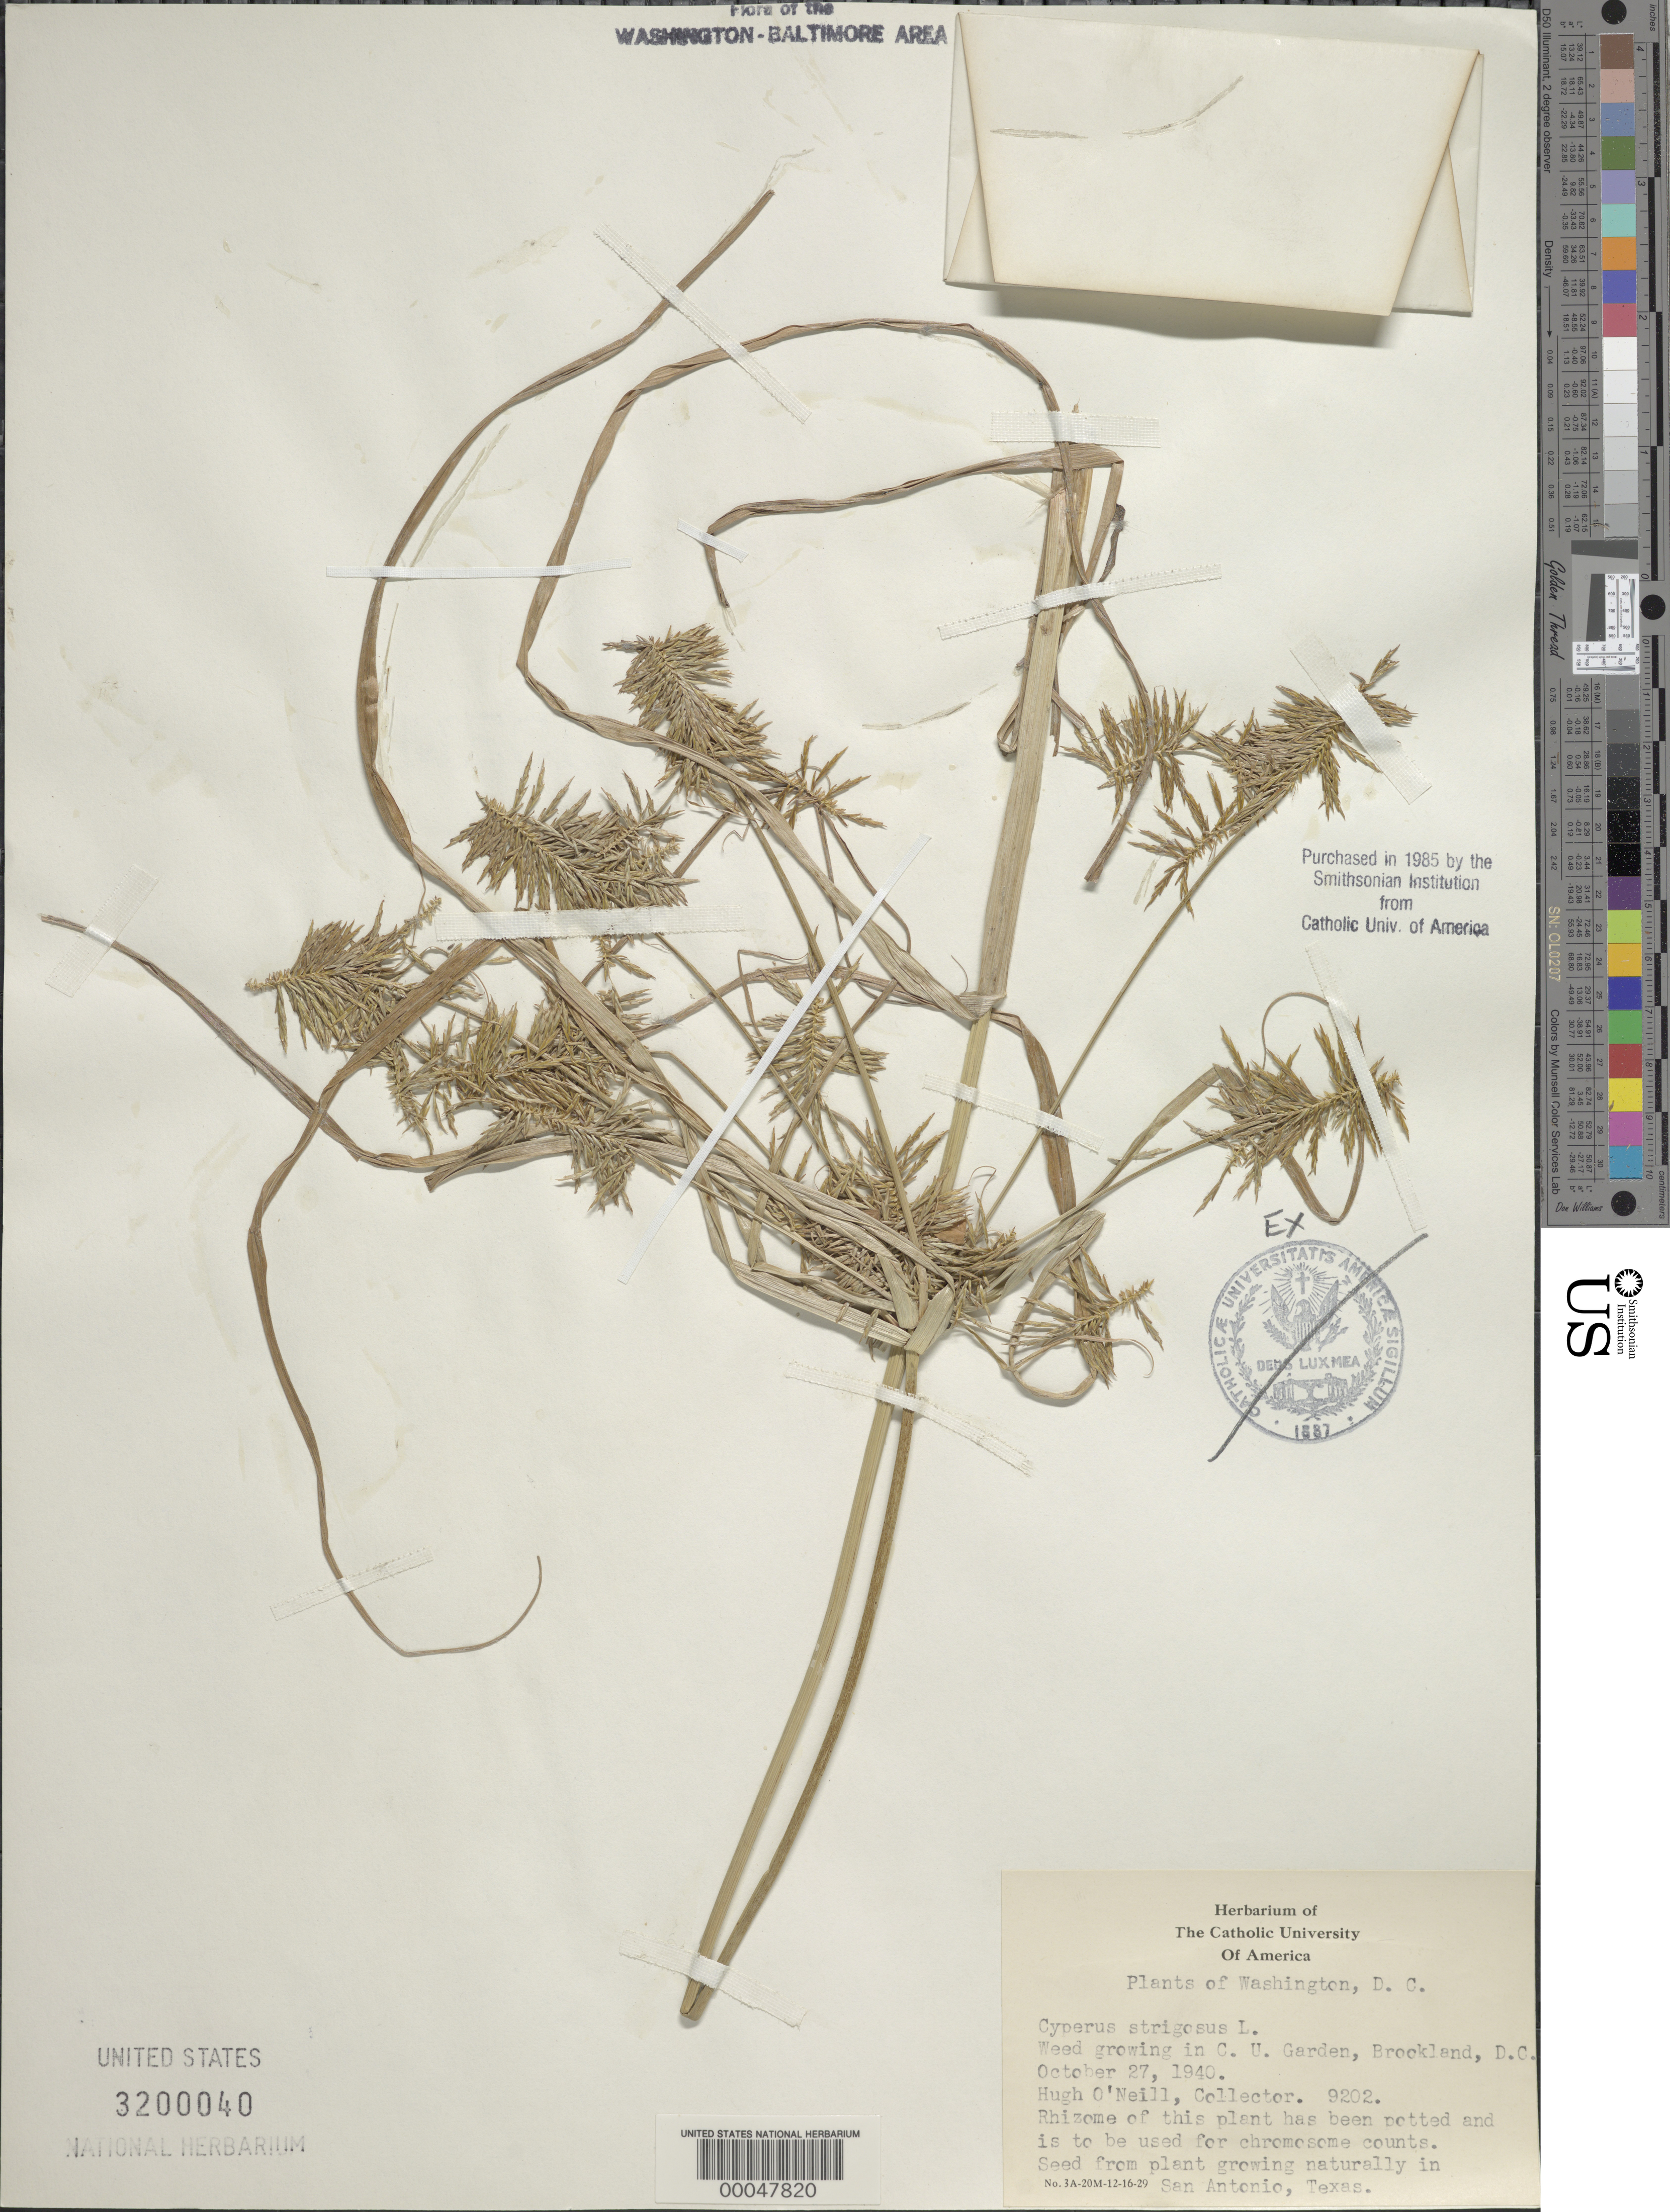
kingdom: Plantae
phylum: Tracheophyta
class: Liliopsida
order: Poales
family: Cyperaceae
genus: Cyperus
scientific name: Cyperus strigosus L.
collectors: H. O'Neill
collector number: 9202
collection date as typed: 27 Oct 1940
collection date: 1940-10-27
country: United States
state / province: District of Columbia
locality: Catholic Univ. Garden, Brookland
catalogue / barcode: US 3200040